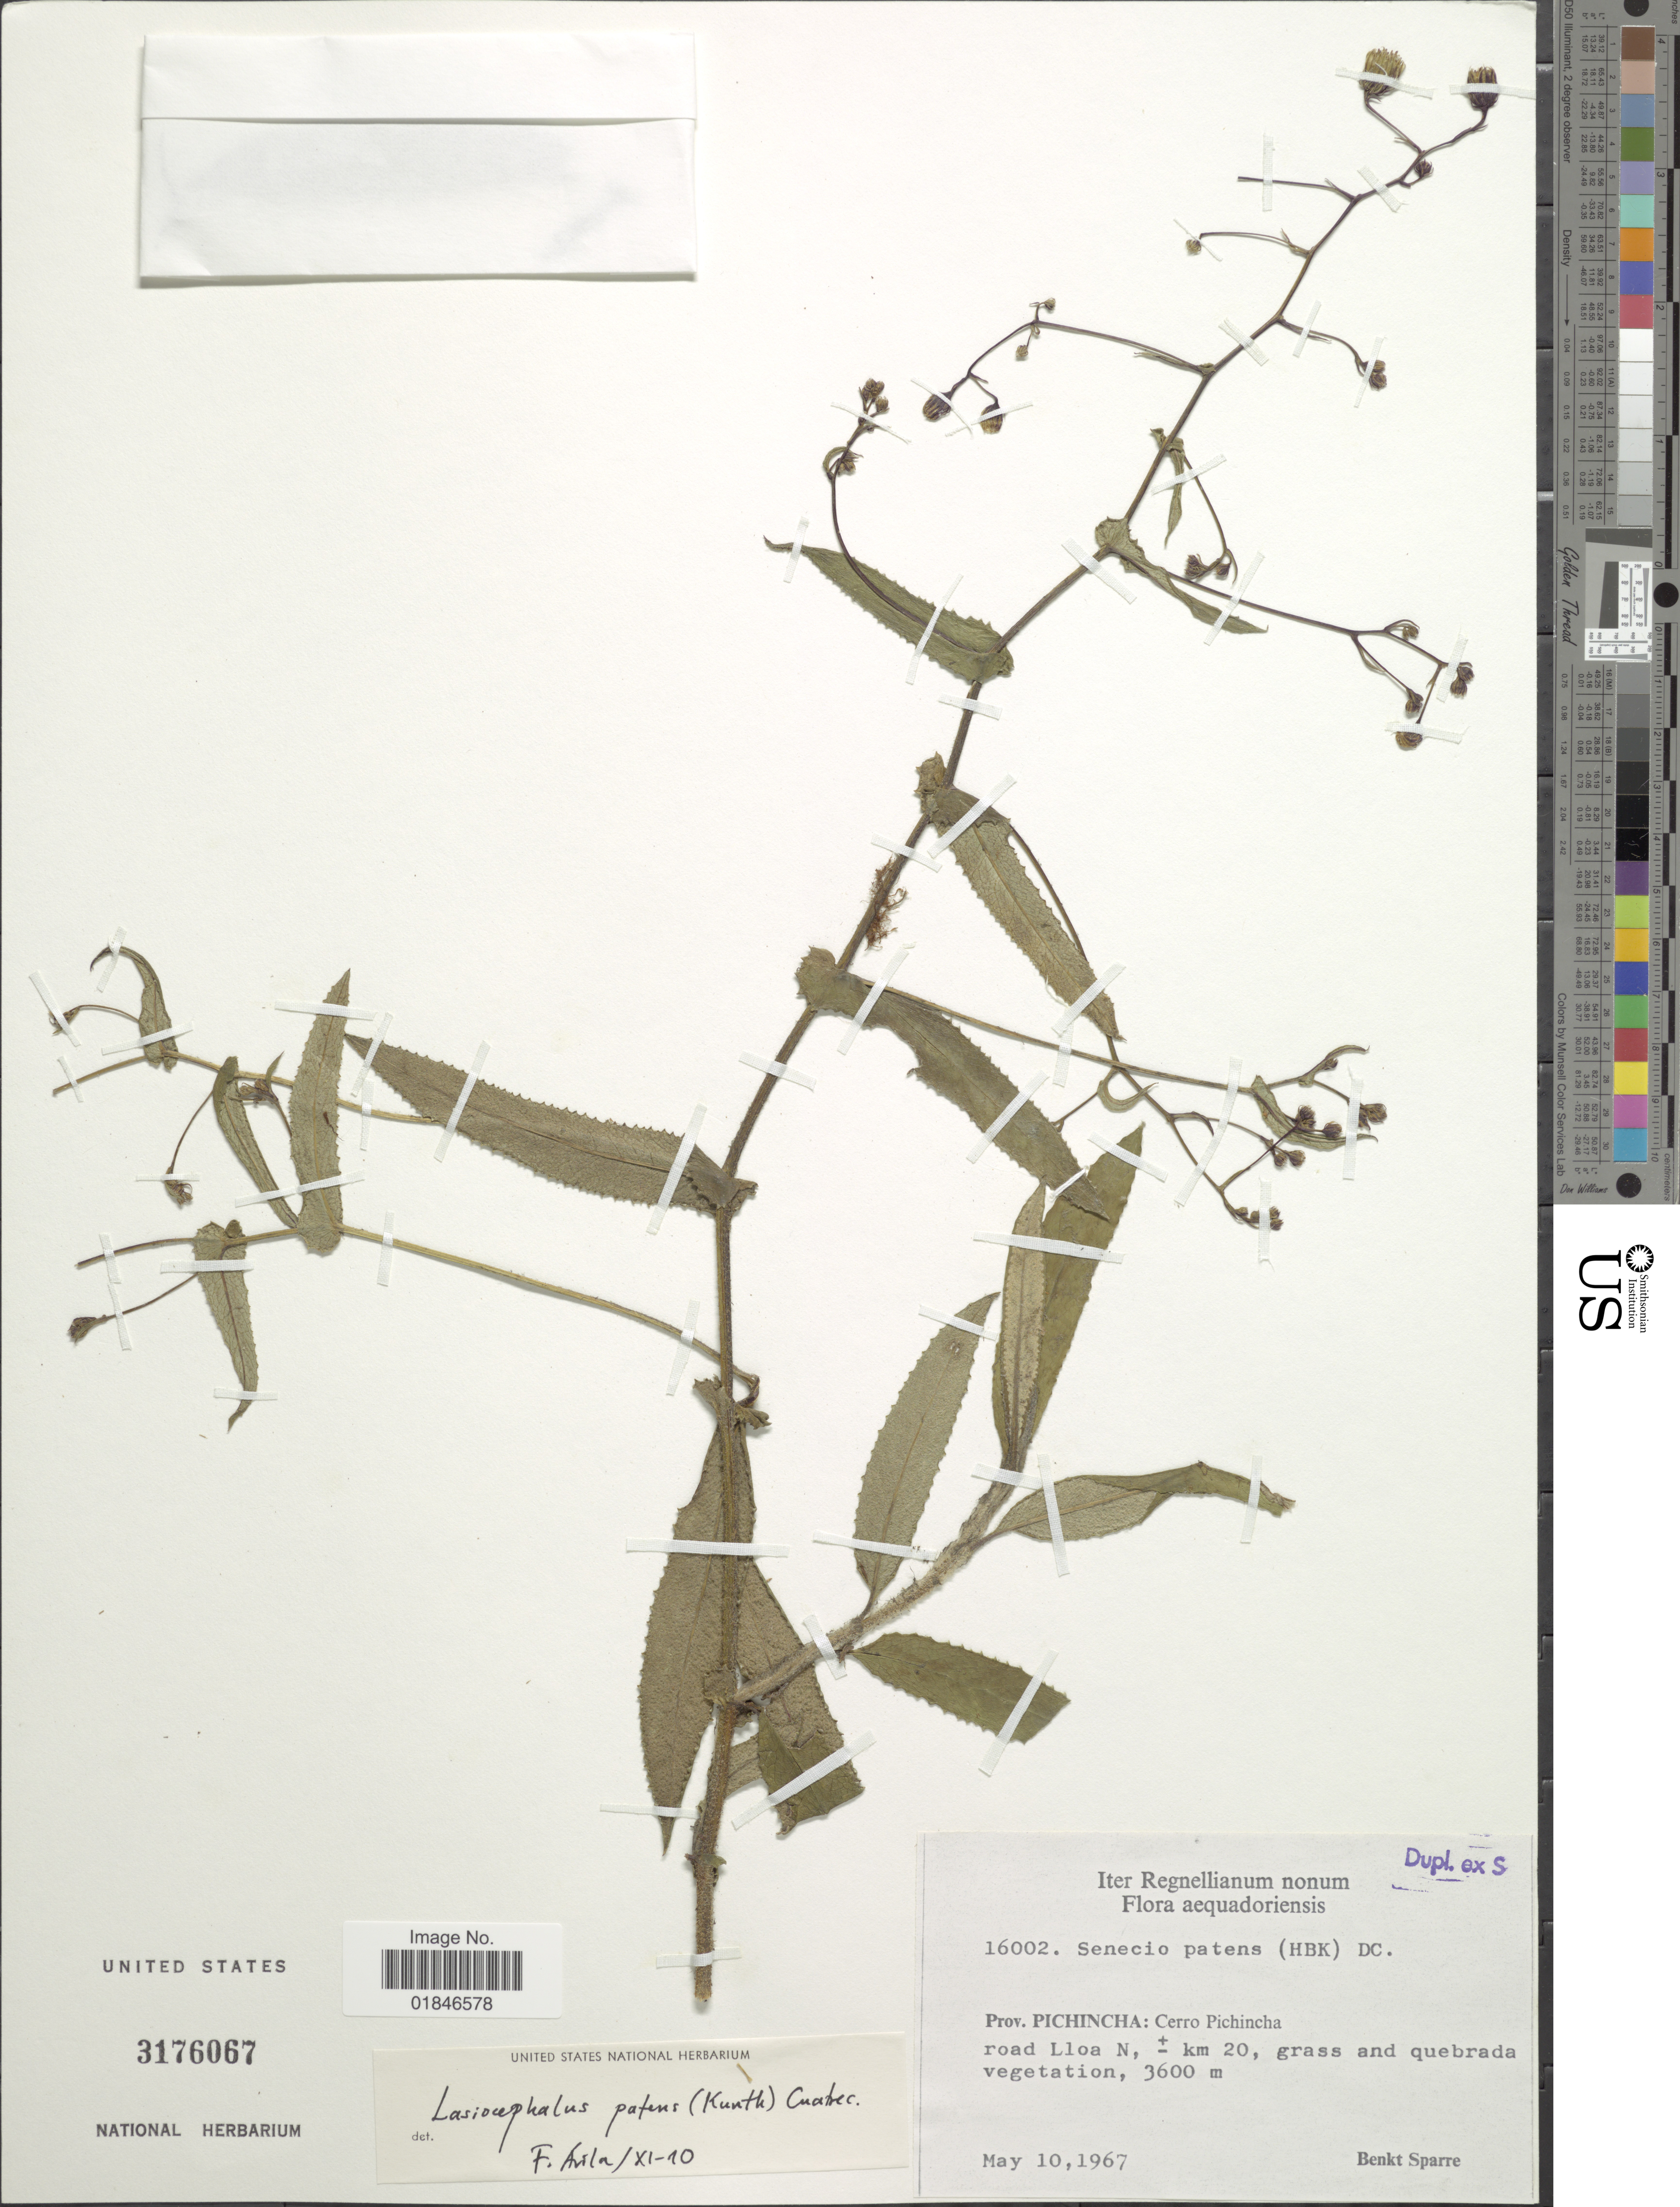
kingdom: Plantae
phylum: Tracheophyta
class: Magnoliopsida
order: Asterales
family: Asteraceae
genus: Senecio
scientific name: Senecio patens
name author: (Kunth) DC.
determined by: Salomon, Luciana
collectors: B. Sparre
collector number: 16002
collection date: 1967-05-10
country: Ecuador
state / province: Pichincha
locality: Prov. Pichincha: Cerro Pichincha road Lloa N ± km 20.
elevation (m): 3600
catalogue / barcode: US 3176067